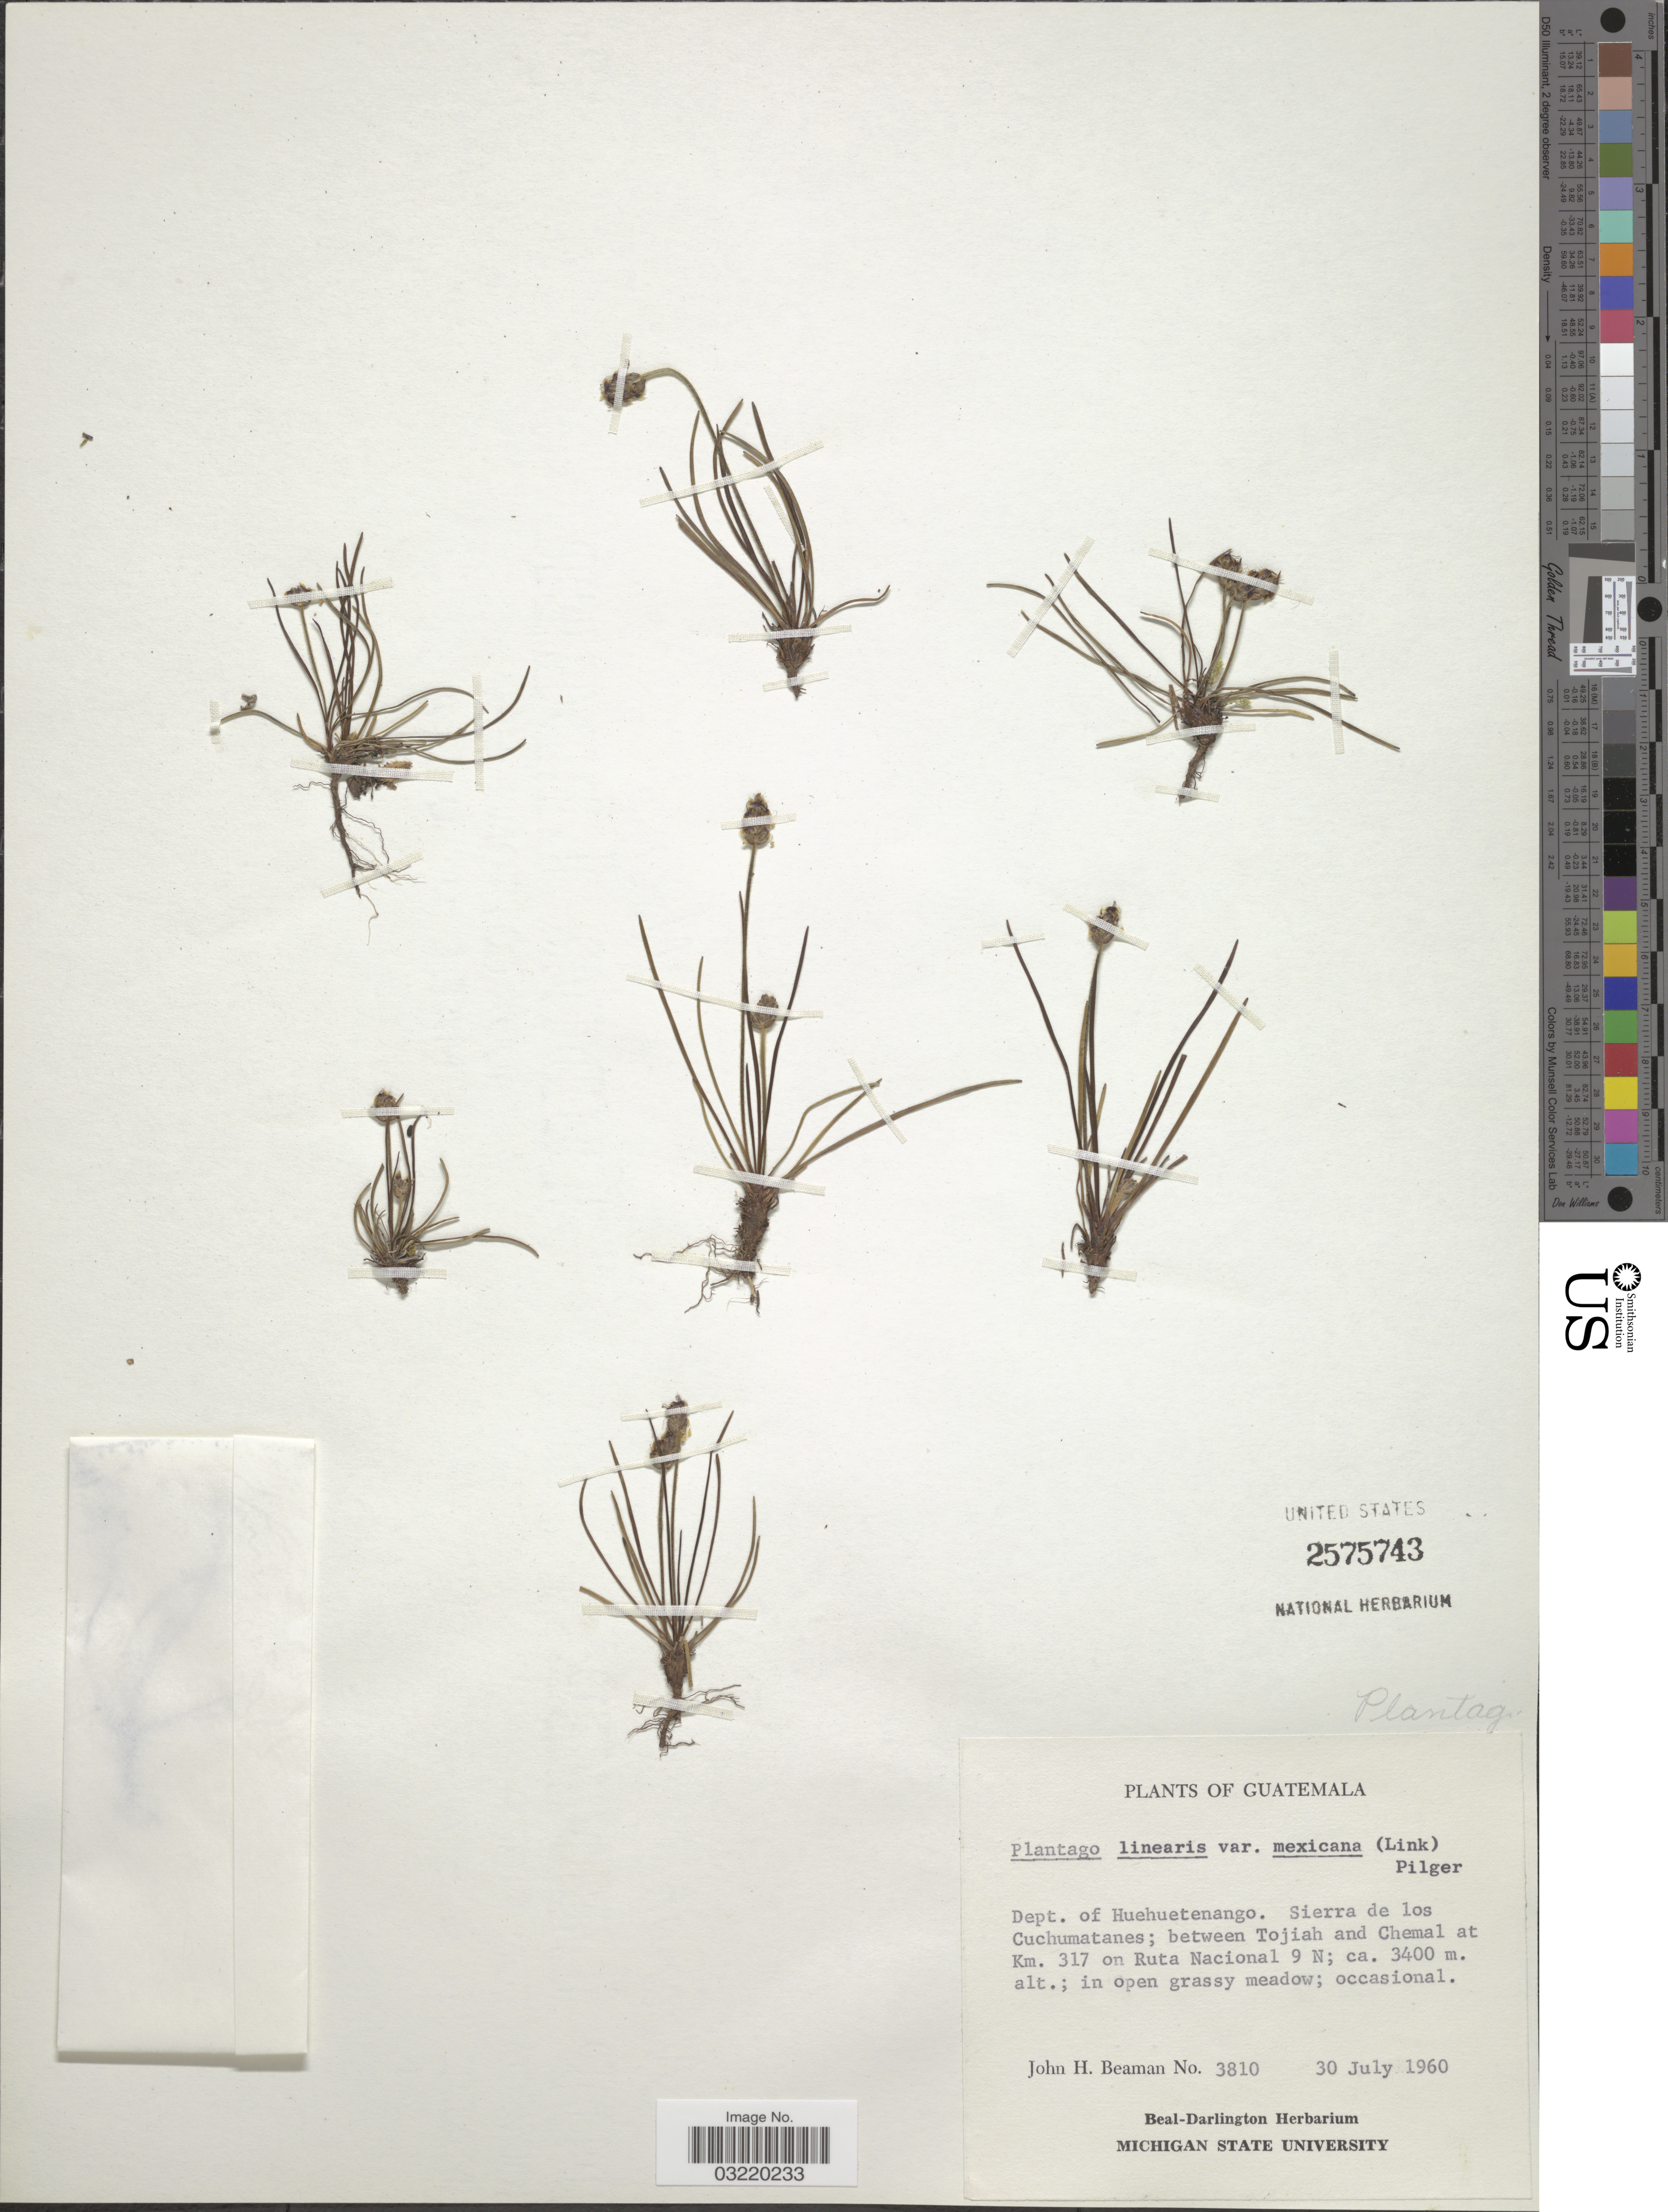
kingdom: Plantae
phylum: Tracheophyta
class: Magnoliopsida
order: Lamiales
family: Plantaginaceae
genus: Plantago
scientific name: Plantago nivea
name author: Kunth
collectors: J. H. Beaman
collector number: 3810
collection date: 1960-07-30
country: Guatemala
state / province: Huehuetenango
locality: Dept. Huehuetenango. Sierra de los Chuchumatanes; between Tojiah and Chemal at Km. 317 on Ruta Nacional 9 N.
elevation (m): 3400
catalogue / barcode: US 2575743